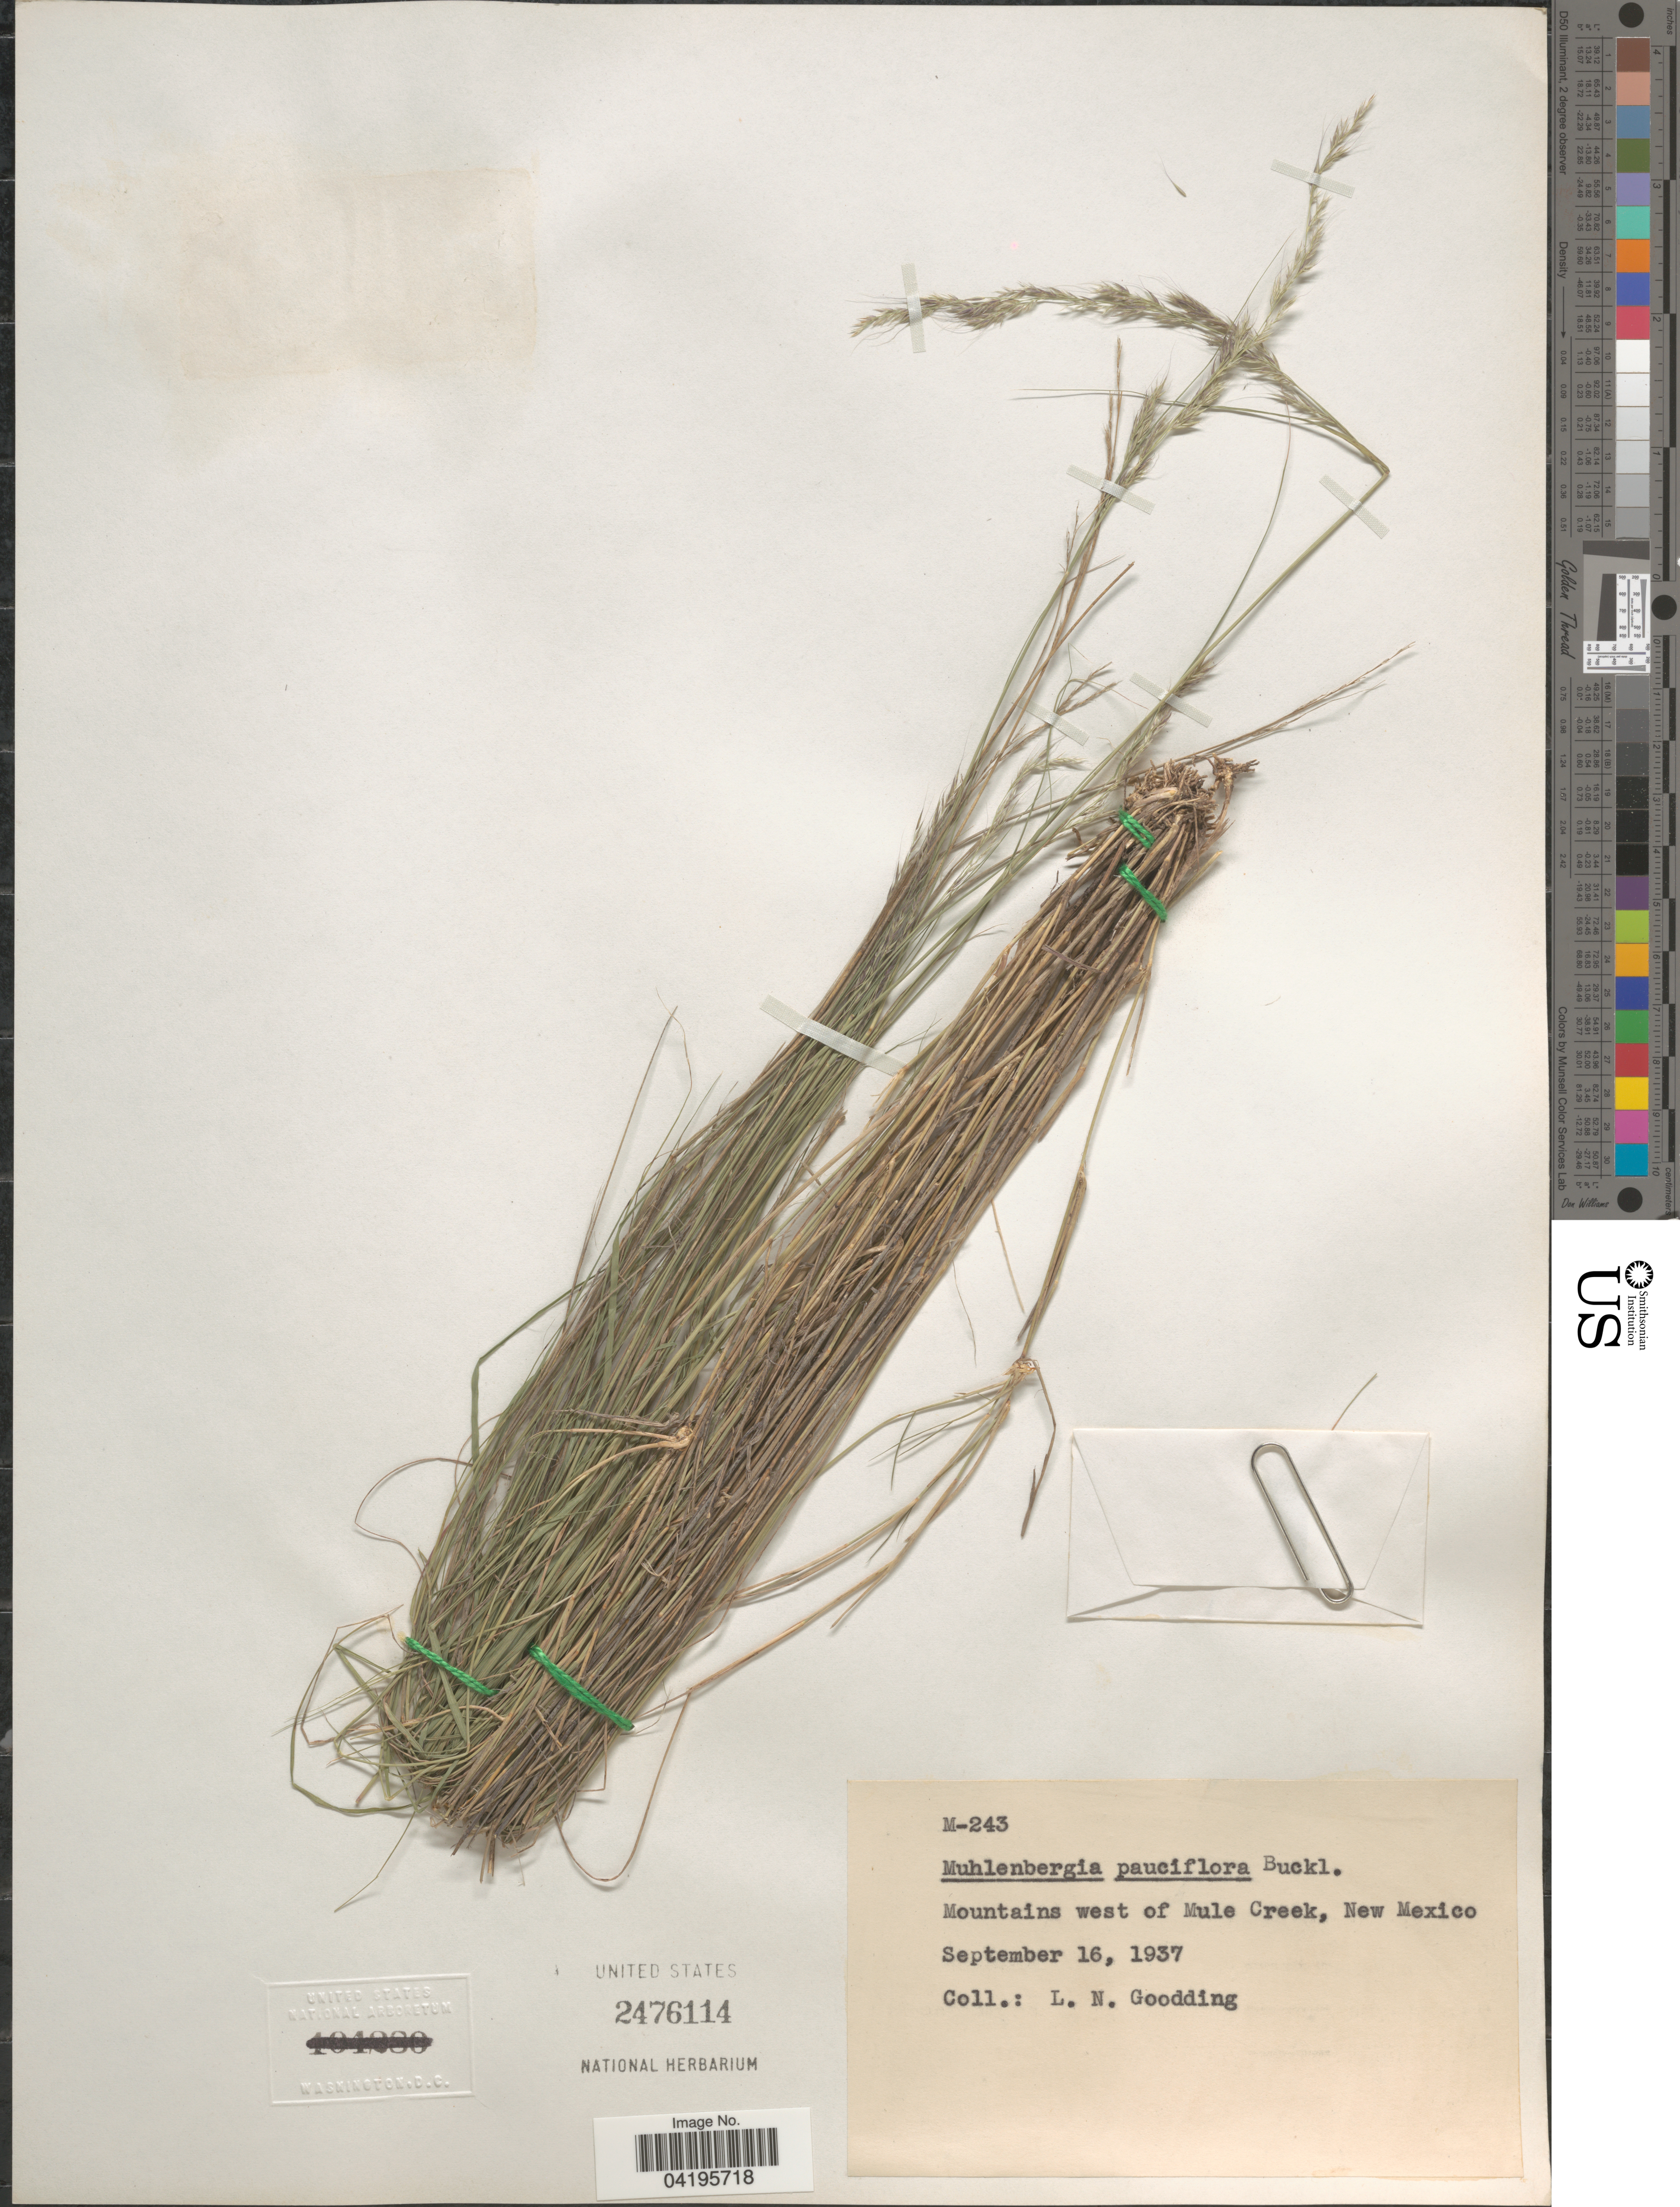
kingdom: Plantae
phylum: Tracheophyta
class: Liliopsida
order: Poales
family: Poaceae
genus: Muhlenbergia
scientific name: Muhlenbergia pauciflora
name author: Buckley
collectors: L. N. Goodding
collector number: M-243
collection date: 1937-09-16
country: United States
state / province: New Mexico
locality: Mountains west of Mule Creek.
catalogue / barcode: US 2476114